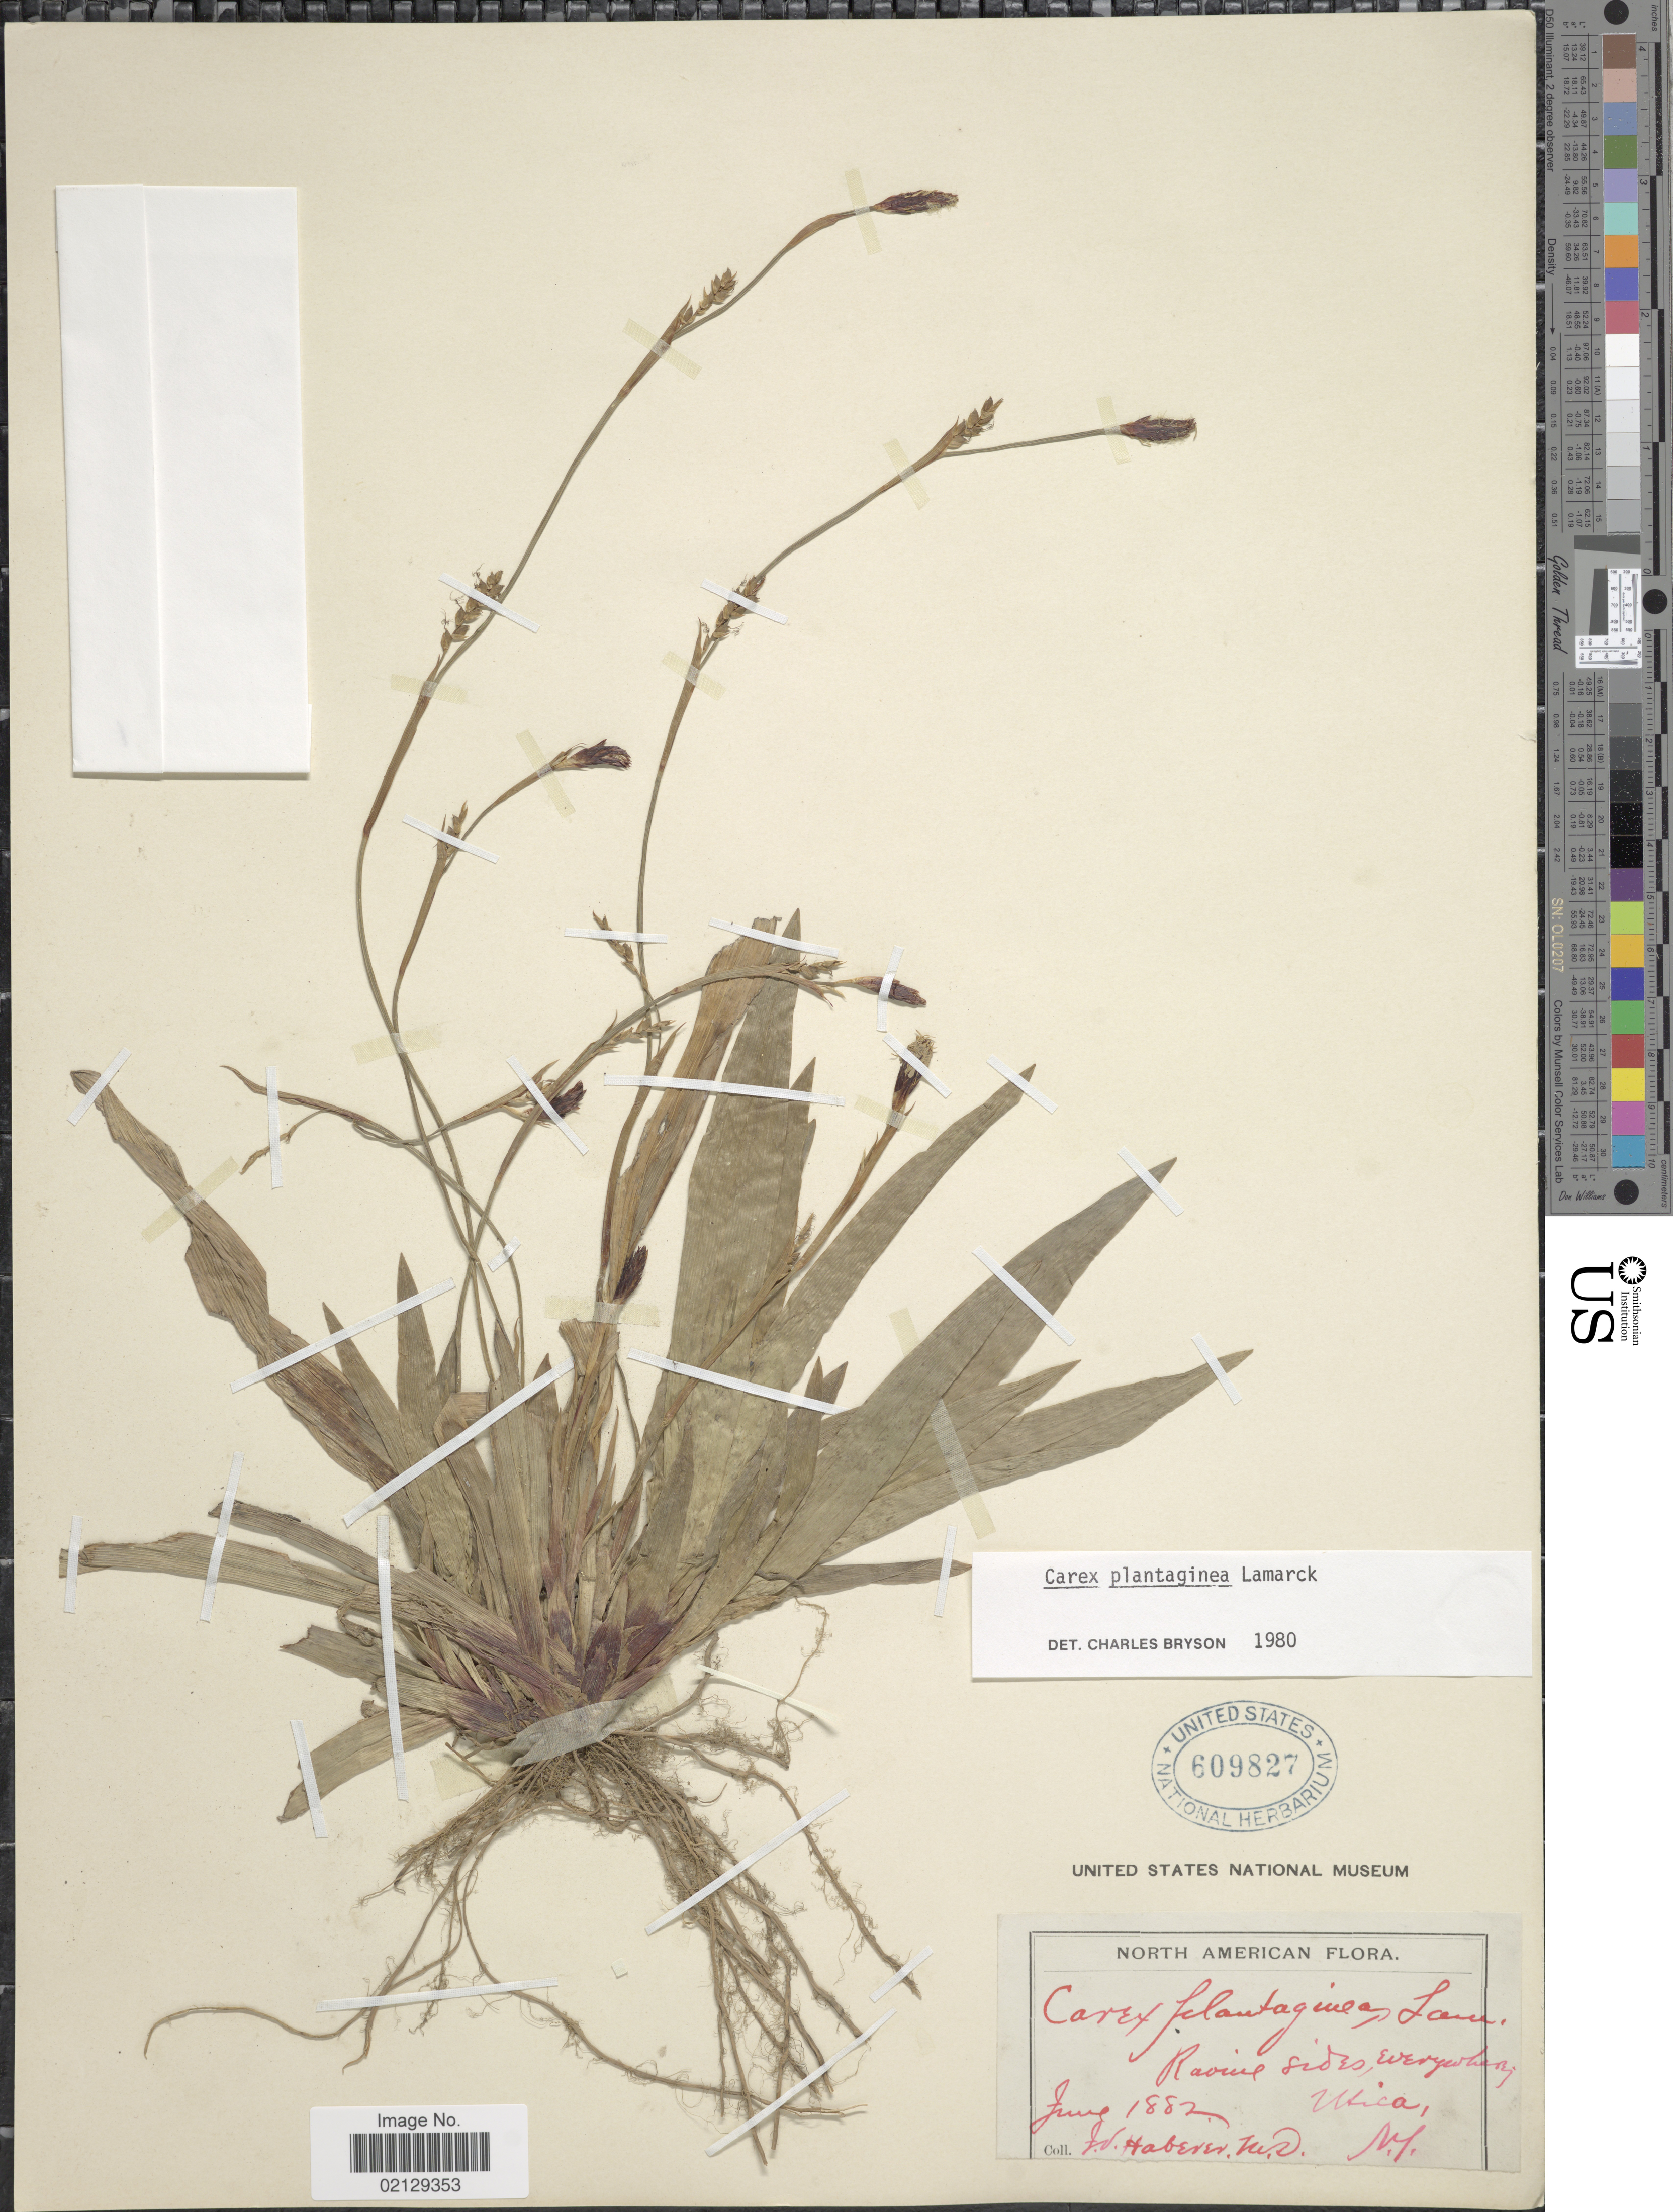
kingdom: Plantae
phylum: Tracheophyta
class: Liliopsida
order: Poales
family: Cyperaceae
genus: Carex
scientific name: Carex plantaginea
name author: Lam.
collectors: J. V. Haberer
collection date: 1882-06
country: United States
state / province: New York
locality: Utica, Ravine sides,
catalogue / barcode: US 609827